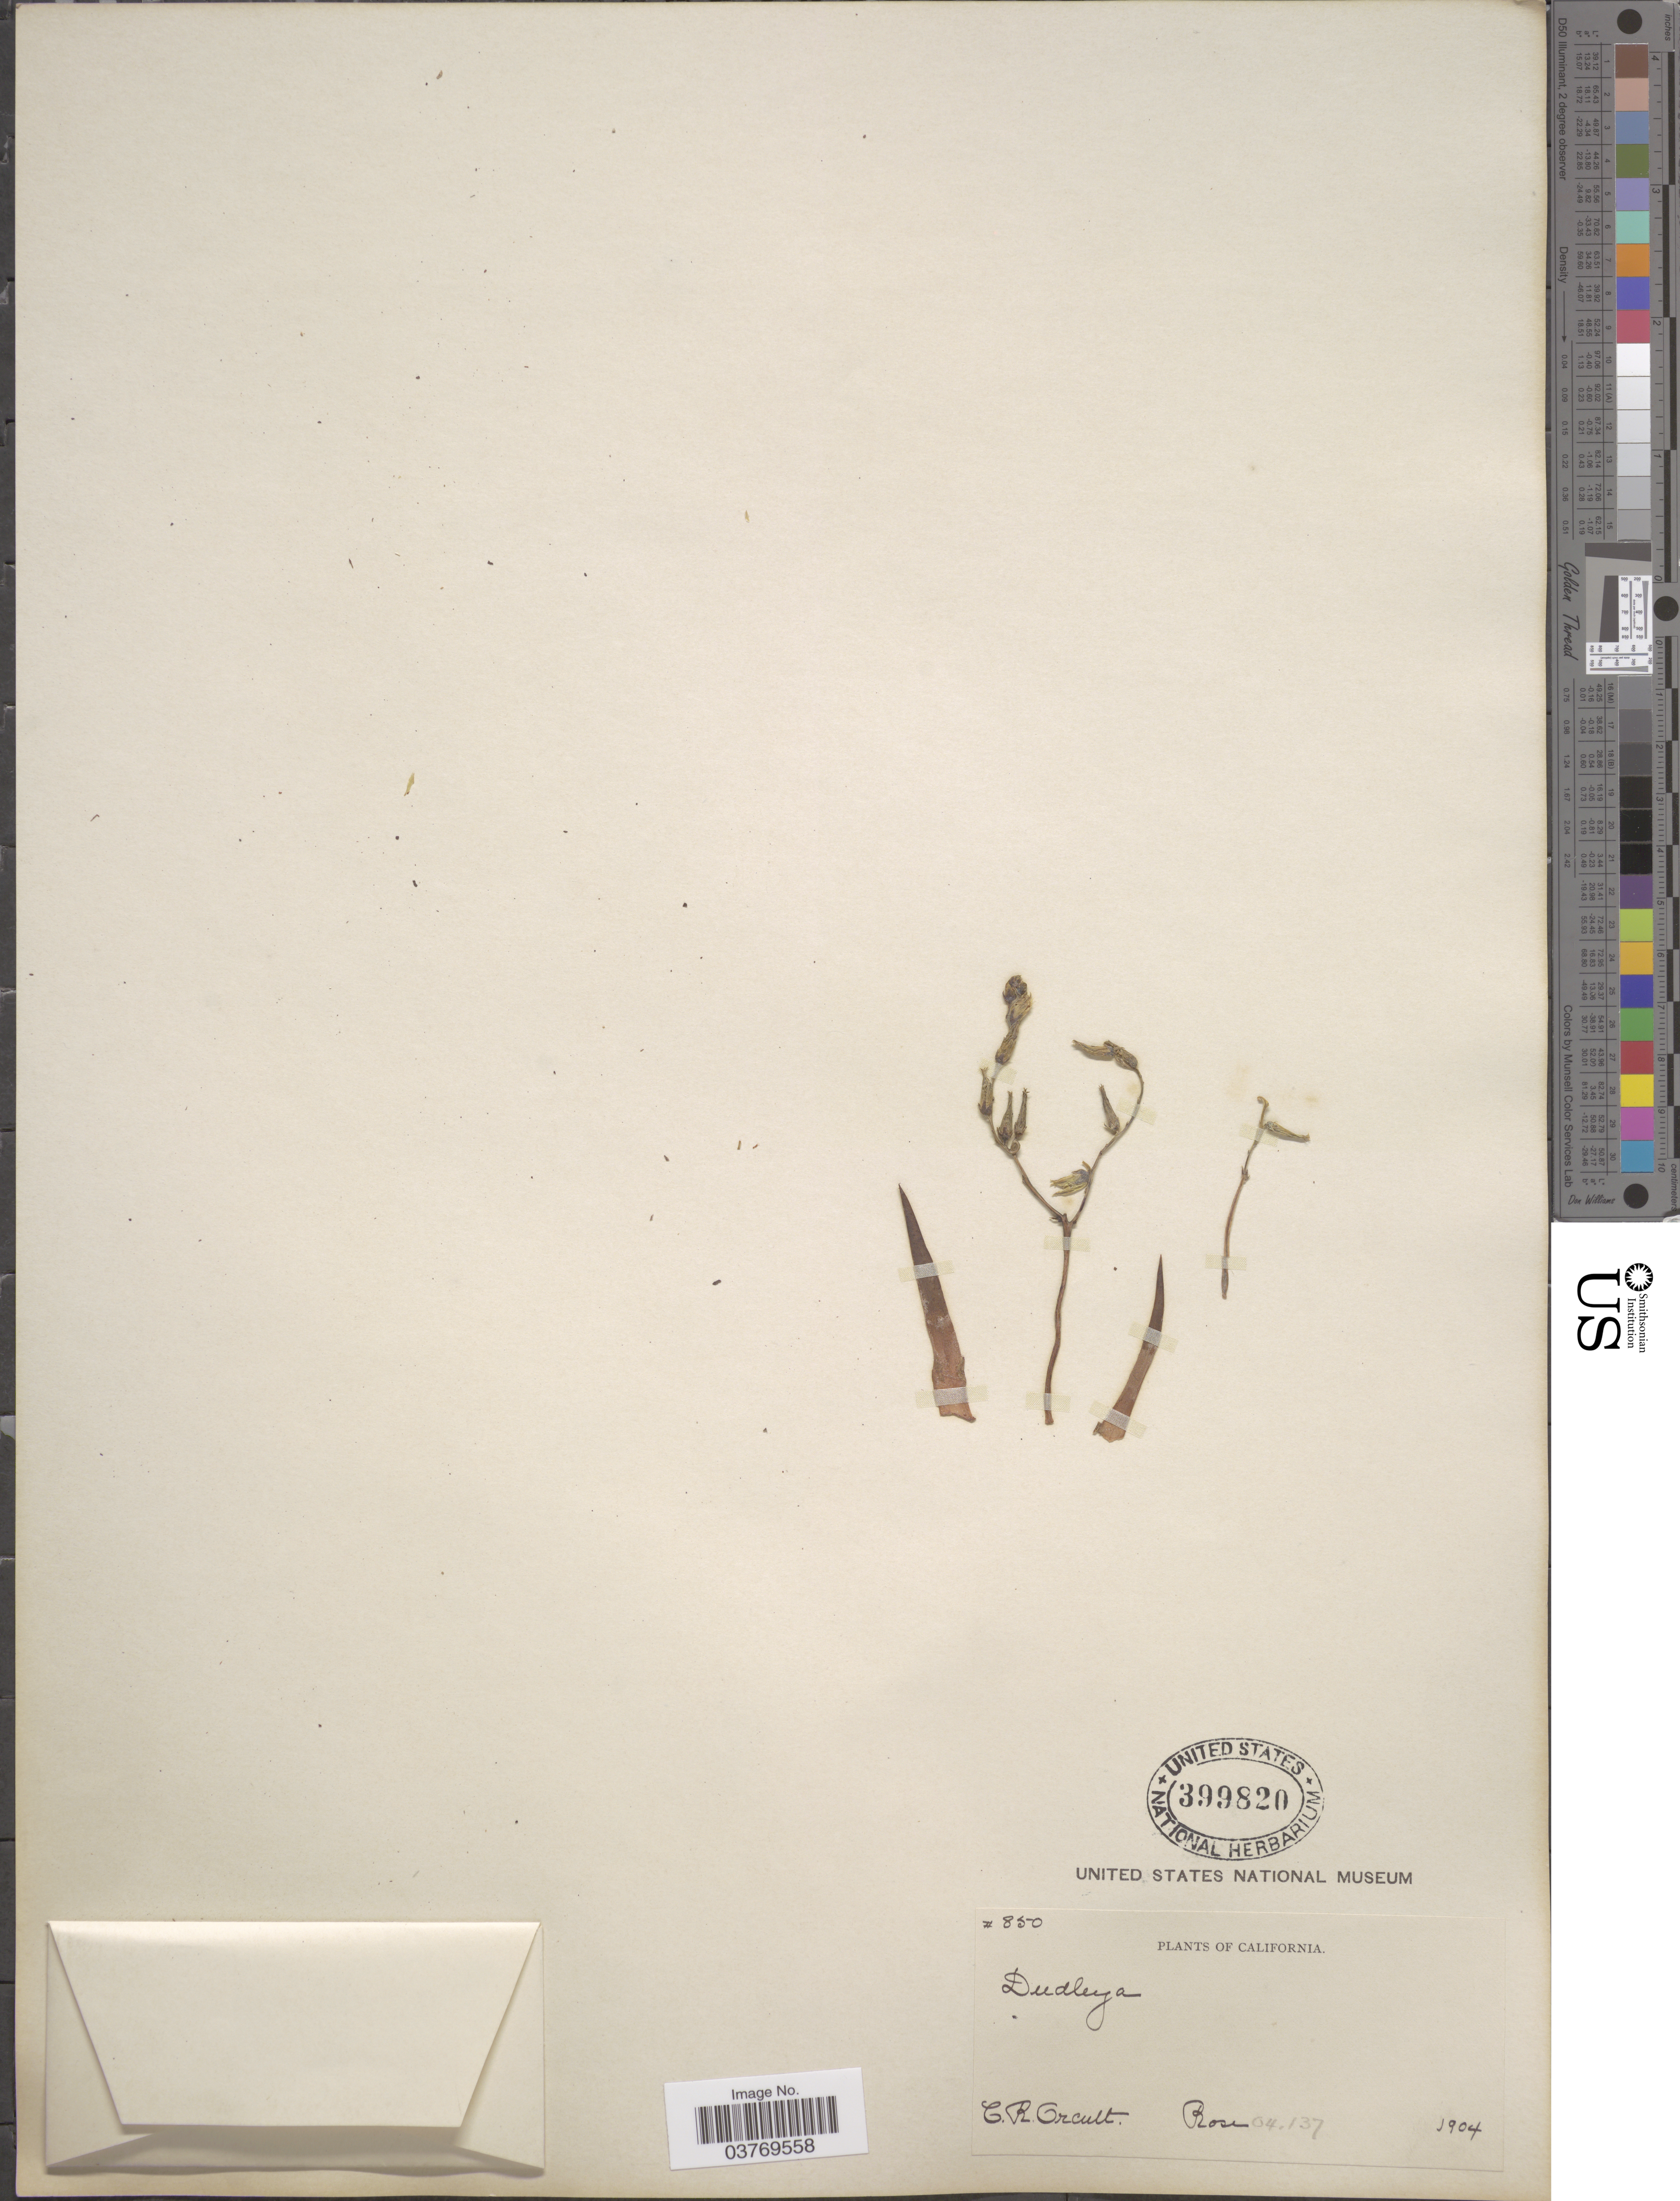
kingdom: Plantae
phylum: Tracheophyta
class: Magnoliopsida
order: Saxifragales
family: Crassulaceae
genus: Dudleya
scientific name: Dudleya abramsii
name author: Rose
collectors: C. R. Orcutt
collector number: Rose04137/850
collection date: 1904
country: United States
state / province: California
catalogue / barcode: US 399820